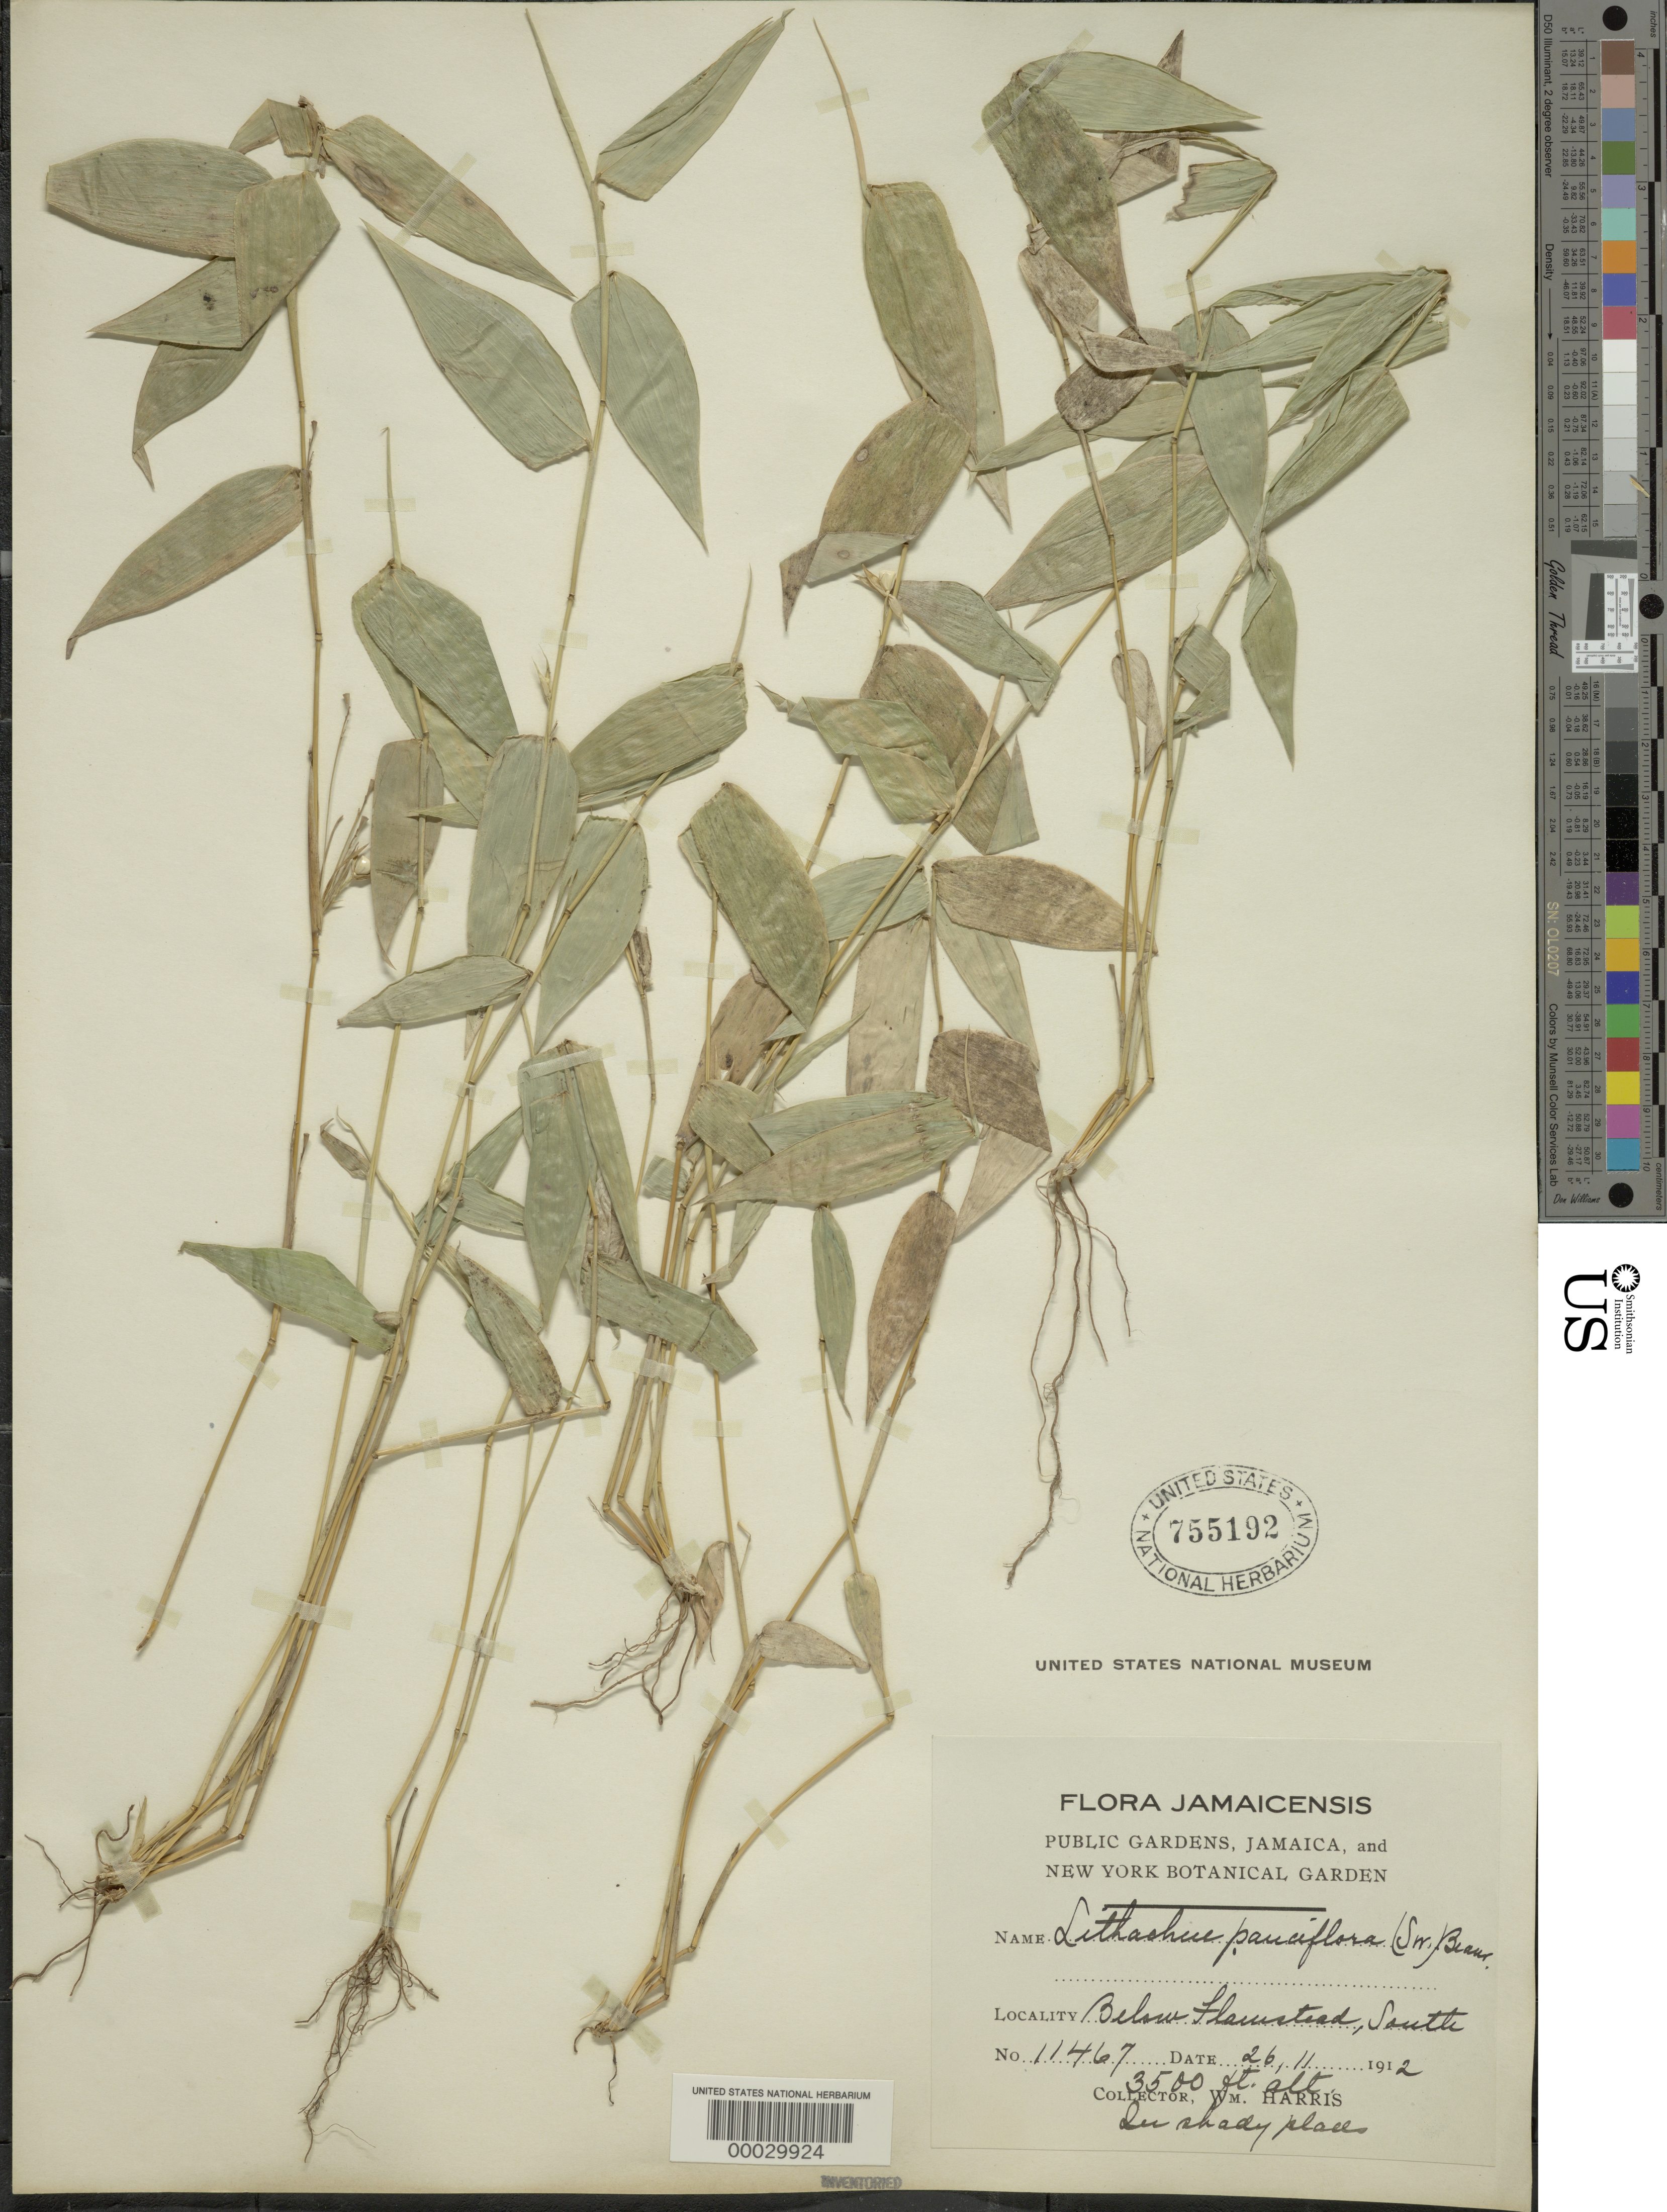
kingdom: Plantae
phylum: Tracheophyta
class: Liliopsida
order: Poales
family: Poaceae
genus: Lithachne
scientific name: Lithachne pauciflora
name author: (Sw.) P. Beauv.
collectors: W. H. Harris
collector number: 11467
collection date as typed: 26 Nov 1912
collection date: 1912-11-26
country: Jamaica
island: Greater Antilles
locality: Flawstead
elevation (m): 1068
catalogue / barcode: US 755192